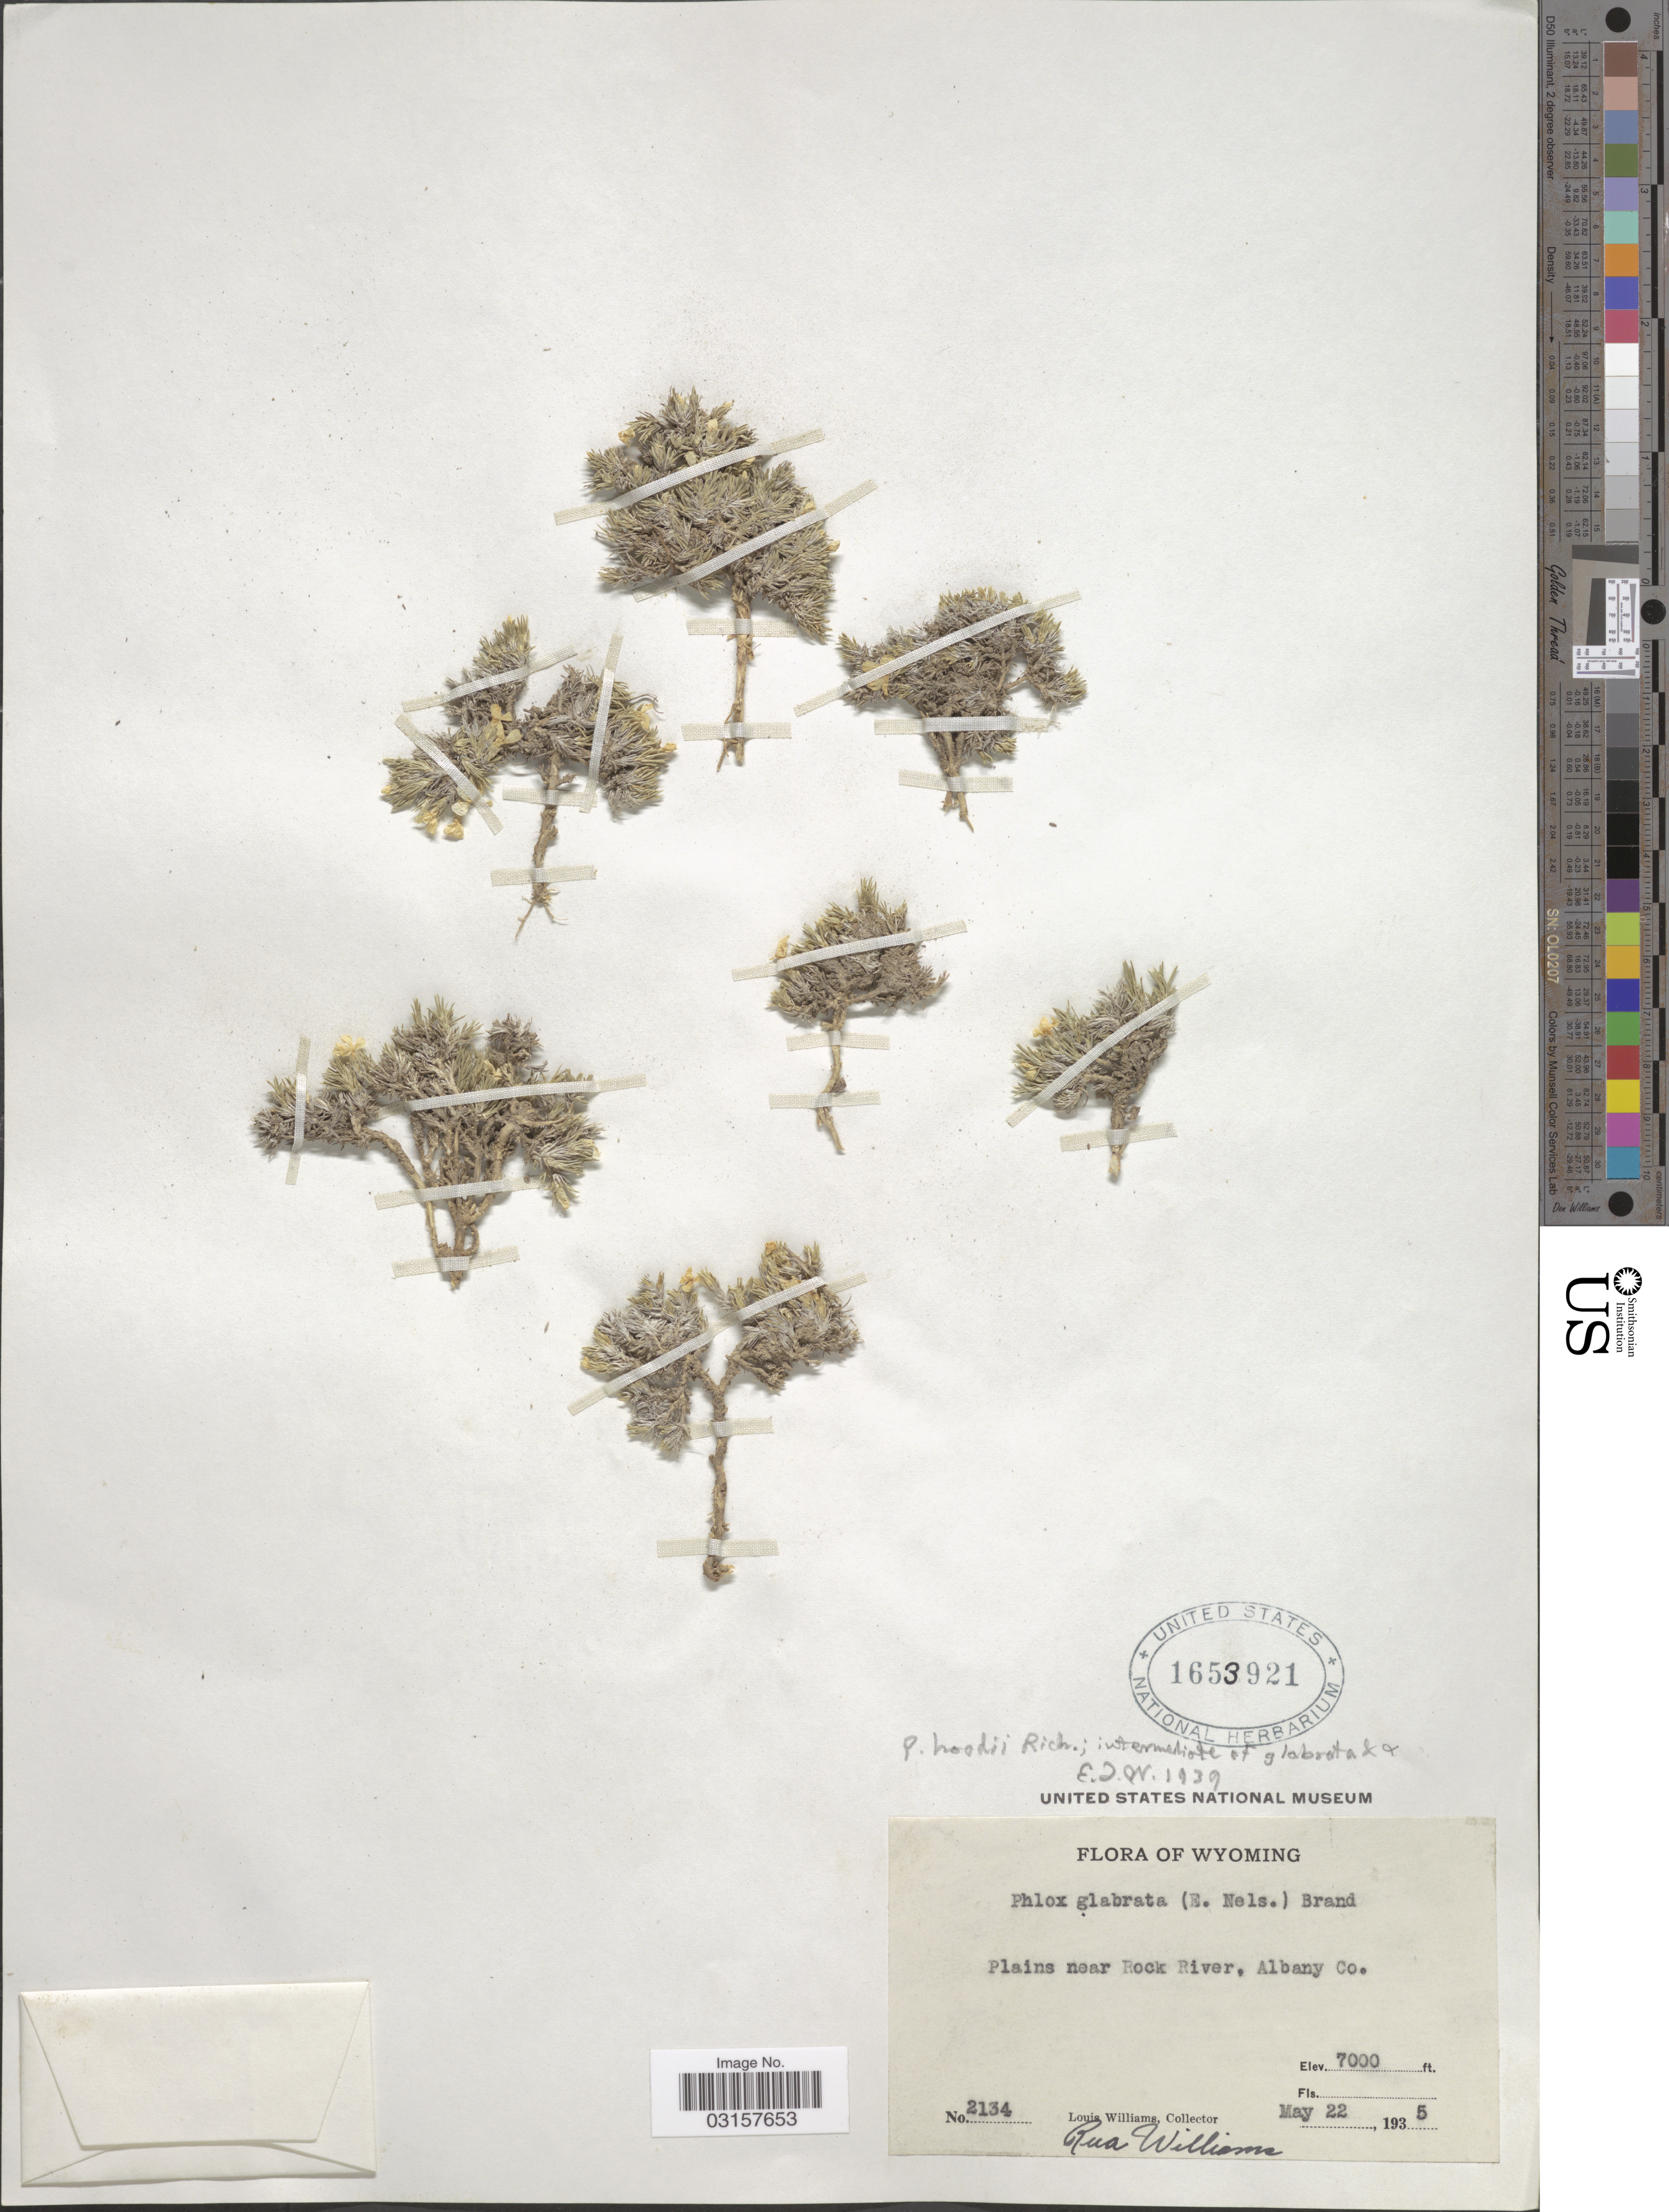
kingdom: Plantae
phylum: Tracheophyta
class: Magnoliopsida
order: Ericales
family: Polemoniaceae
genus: Phlox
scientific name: Phlox hoodii subsp. hoodii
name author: Richardson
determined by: Mayfield, M. H.; Ferguson, C. J.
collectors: L. G. Williams & R. P. Williams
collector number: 2134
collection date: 1935-05-22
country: United States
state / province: Wyoming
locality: Plains near Rock River, Albany Co.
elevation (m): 2134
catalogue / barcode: US 1653921